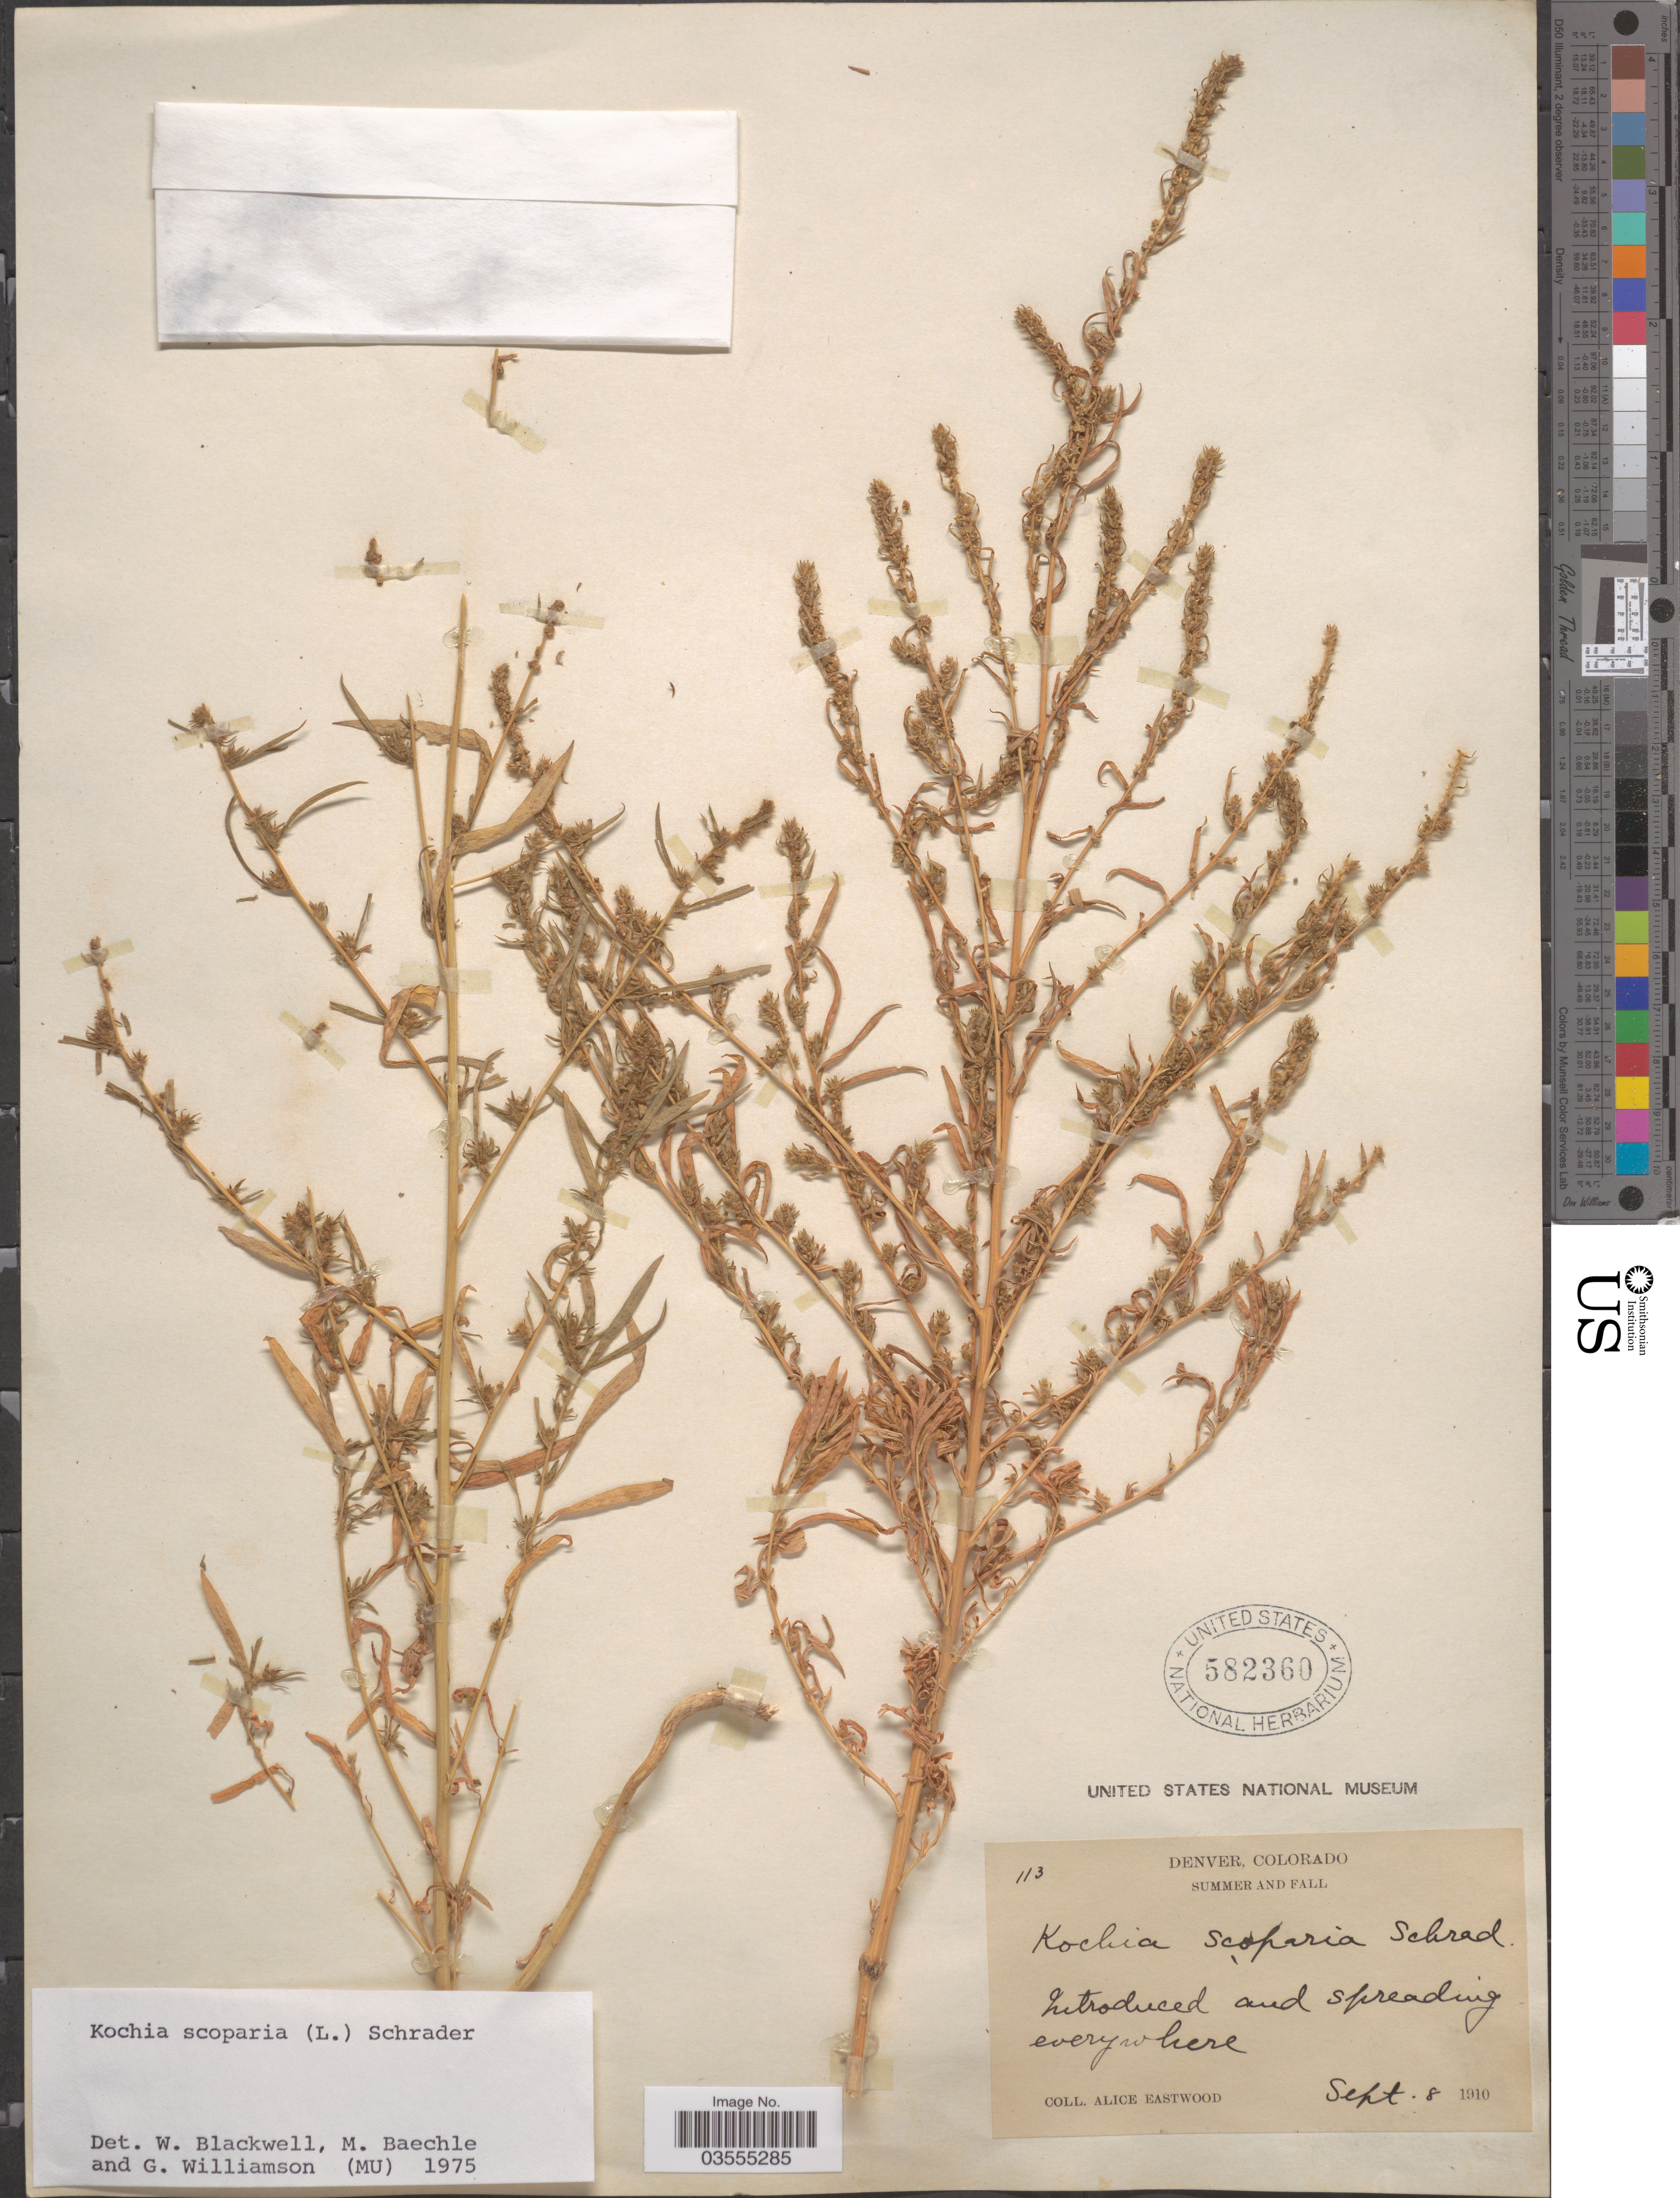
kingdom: Plantae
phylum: Tracheophyta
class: Magnoliopsida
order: Caryophyllales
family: Amaranthaceae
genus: Bassia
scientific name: Bassia scoparia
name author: (L.) Voss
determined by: U.S. National Herbarium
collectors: A. Eastwood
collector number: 113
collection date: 1910-09-08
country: United States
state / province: Colorado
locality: Denver. Summer and Fall.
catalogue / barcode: US 582360